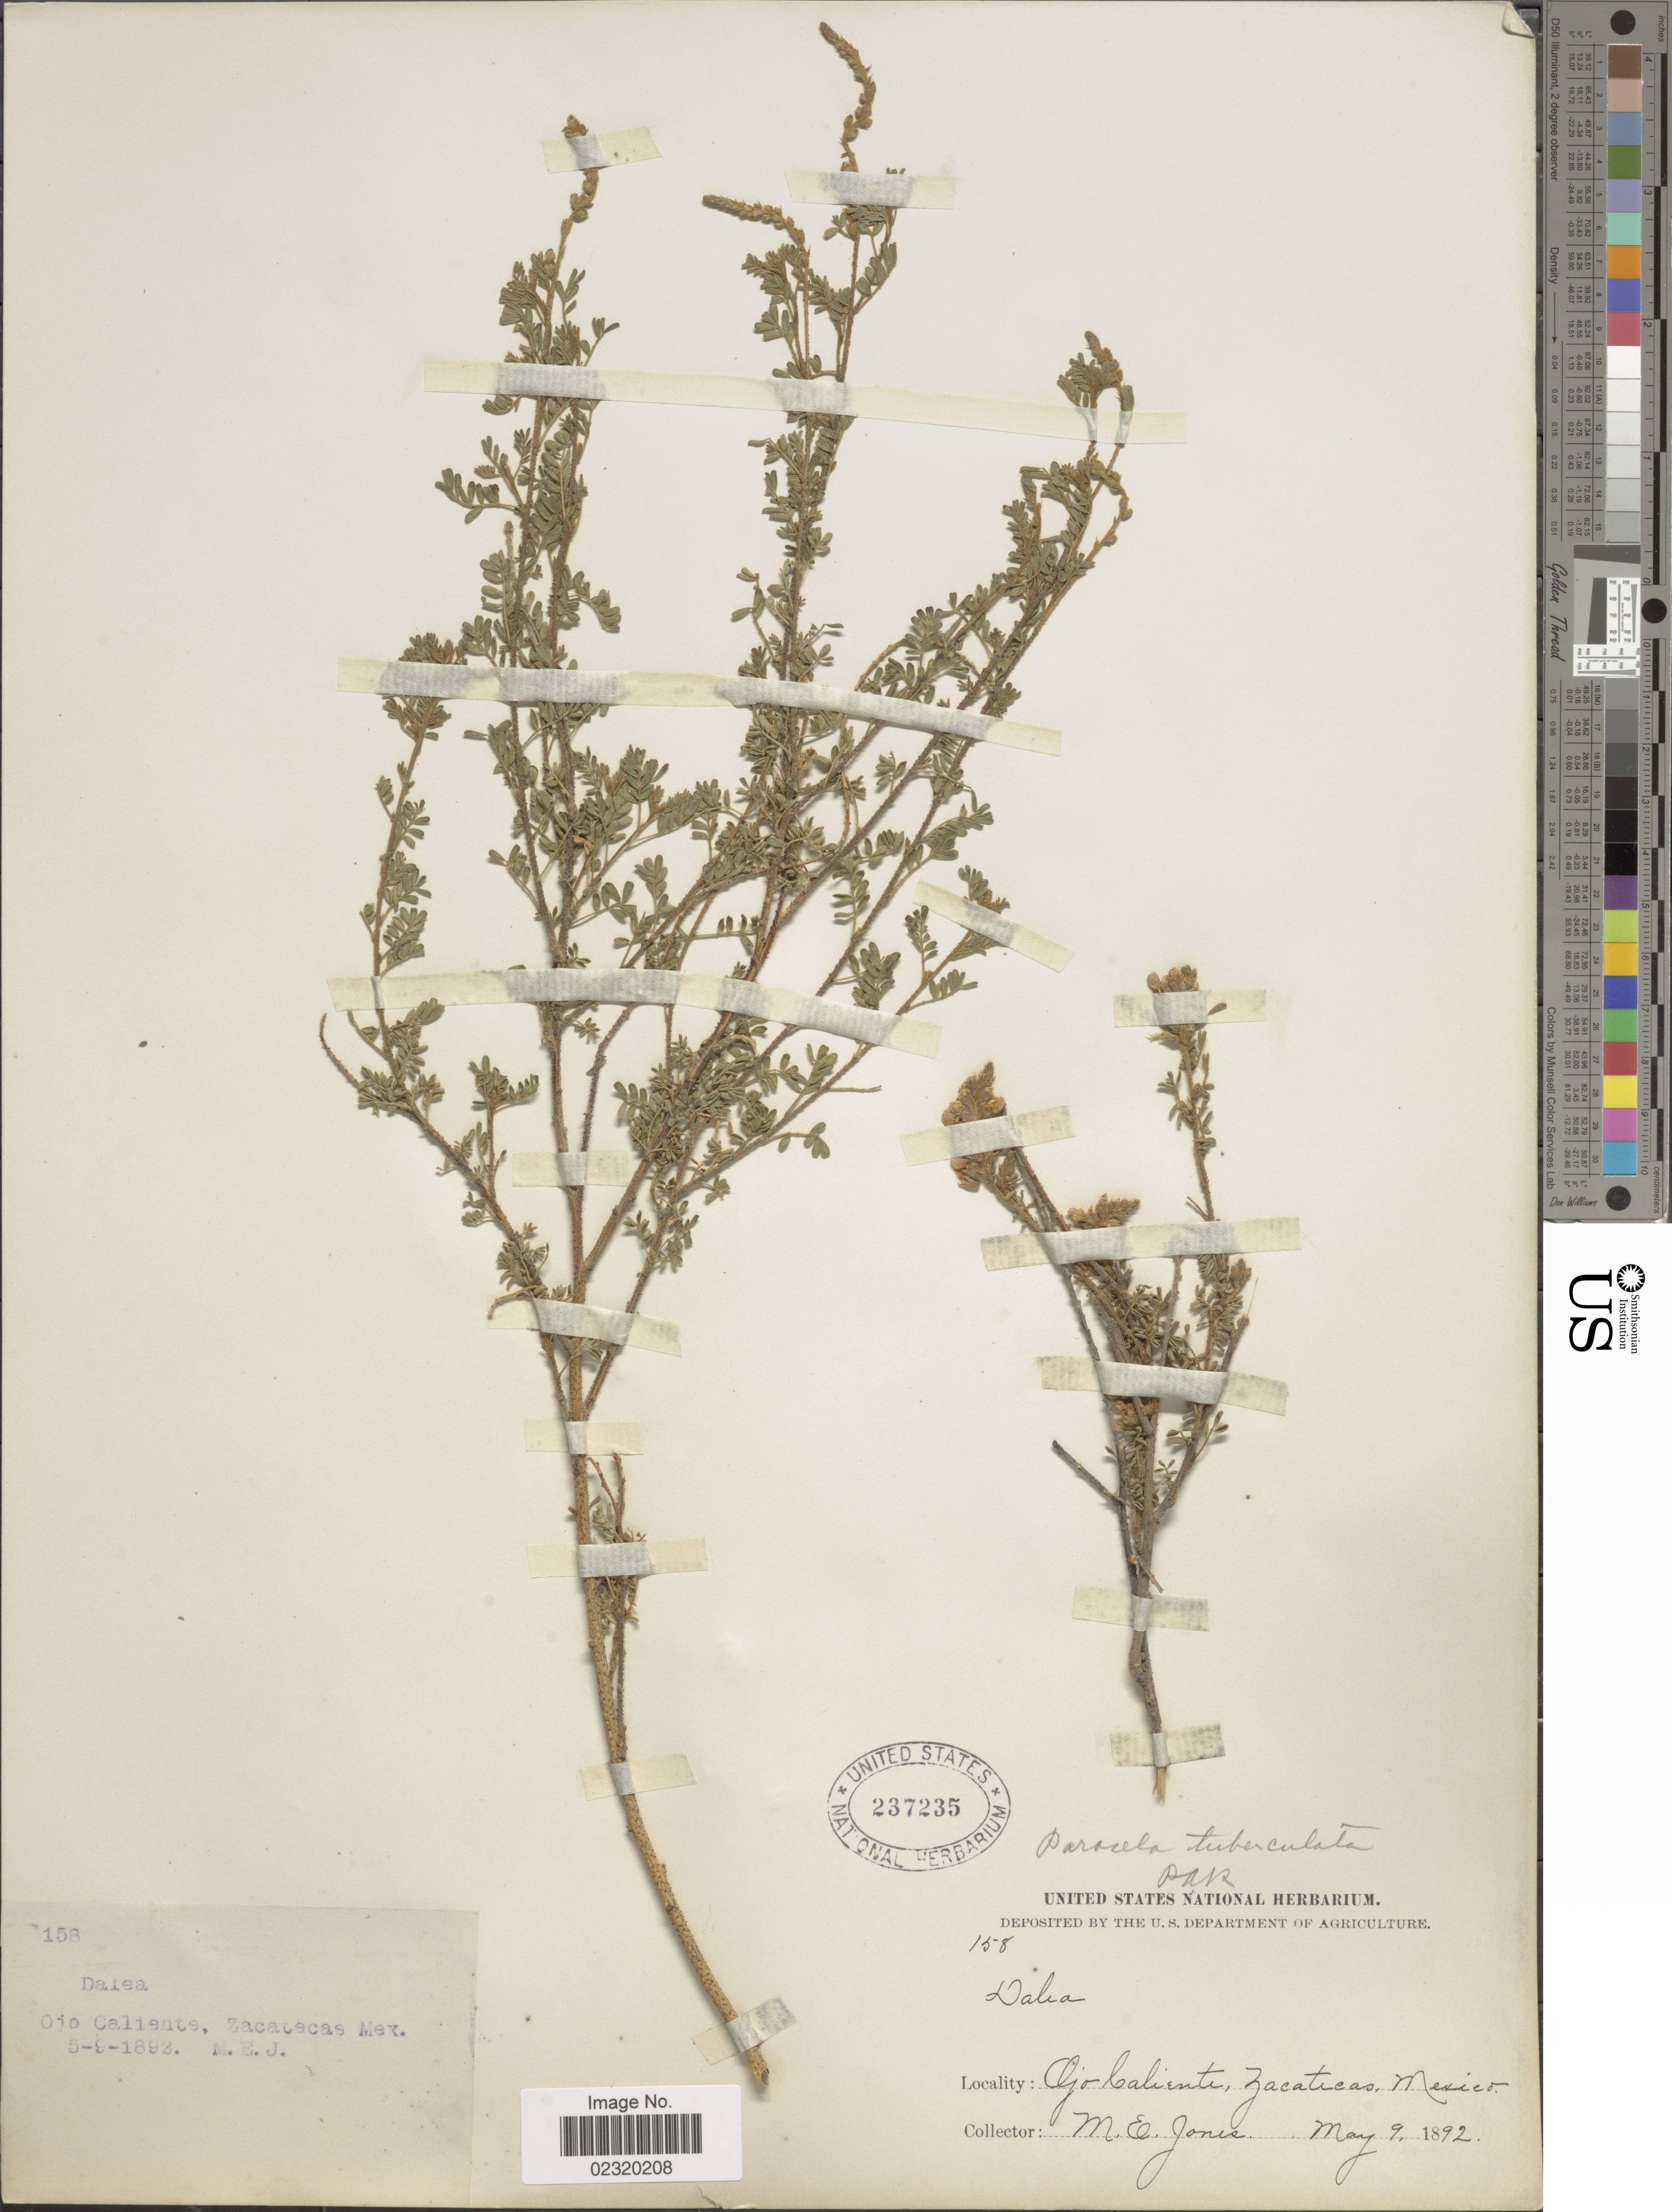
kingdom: Plantae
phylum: Tracheophyta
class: Magnoliopsida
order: Fabales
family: Fabaceae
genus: Dalea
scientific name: Dalea tuberculata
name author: Lag.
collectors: M. E. Jones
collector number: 158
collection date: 1892-05-09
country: Mexico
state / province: Zacatecas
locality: Ojo Caliente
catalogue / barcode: US 237235